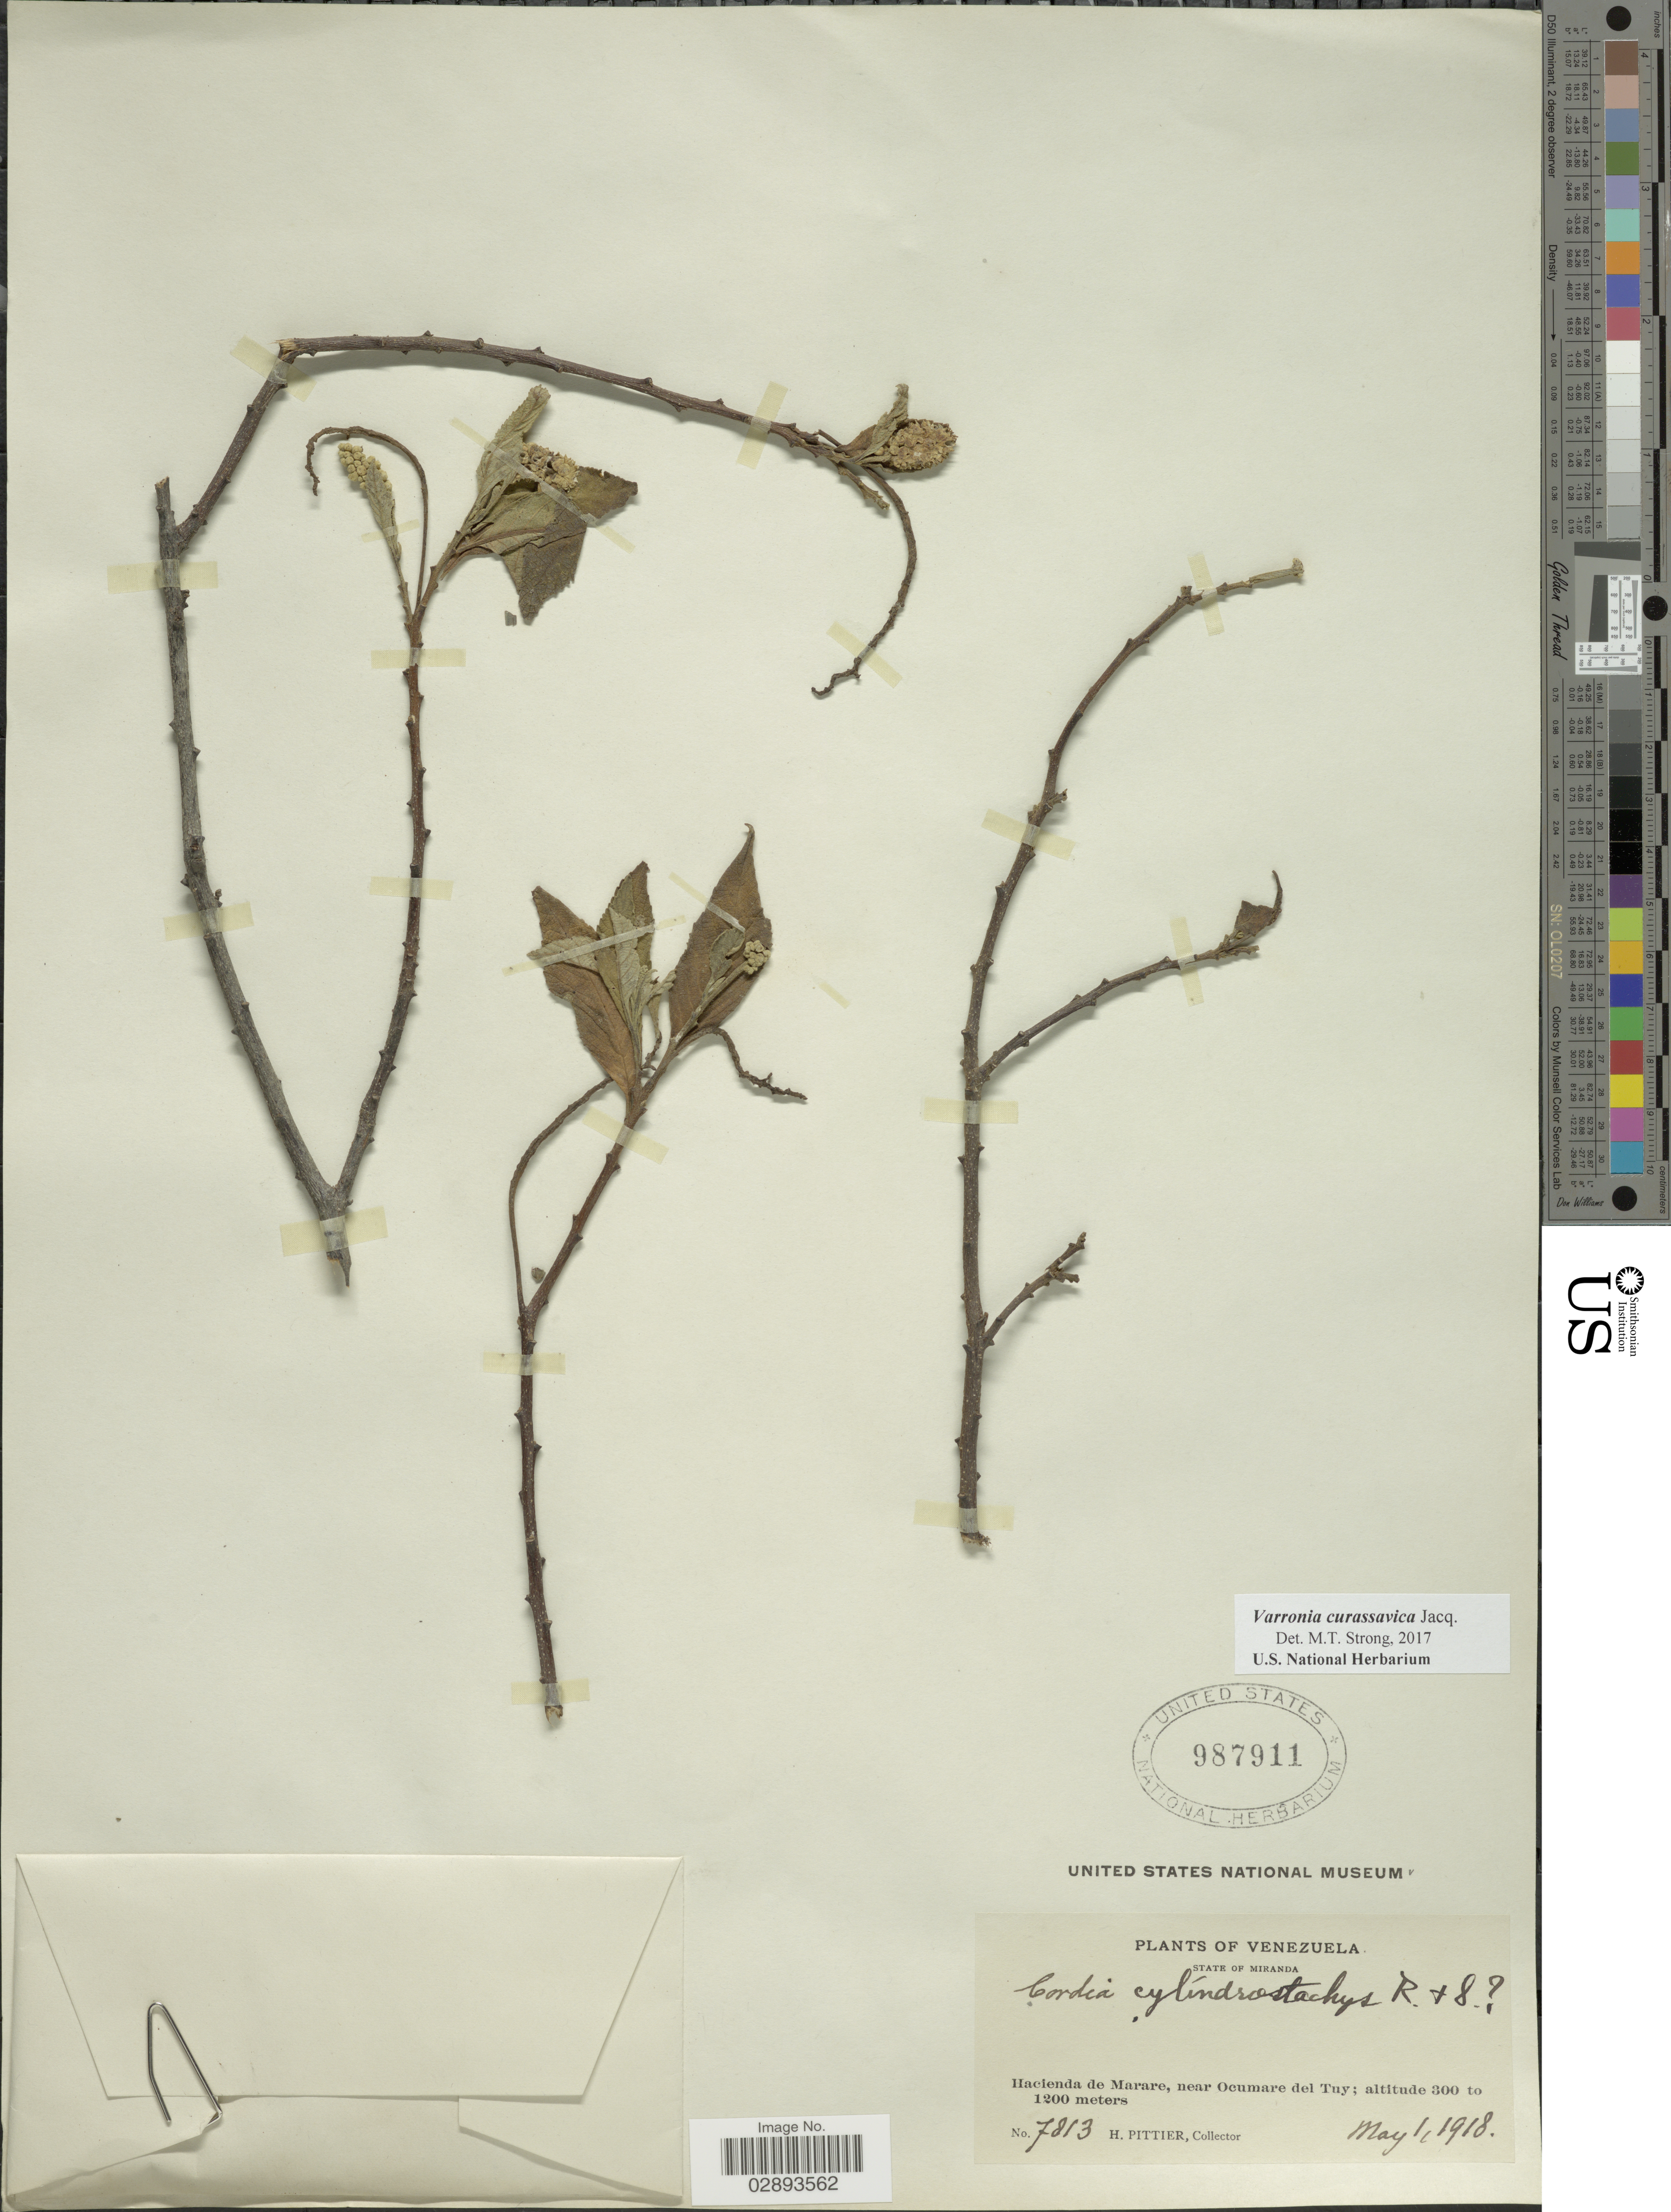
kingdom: Plantae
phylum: Tracheophyta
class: Magnoliopsida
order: Boraginales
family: Cordiaceae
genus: Varronia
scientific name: Varronia curassavica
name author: Jacq.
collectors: H. F. Pittier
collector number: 7813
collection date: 1918-05-01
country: Venezuela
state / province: Miranda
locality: State of Miranda, Hacienda de Marare, near Ocumare del Tuy.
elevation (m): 300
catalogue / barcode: US 987911